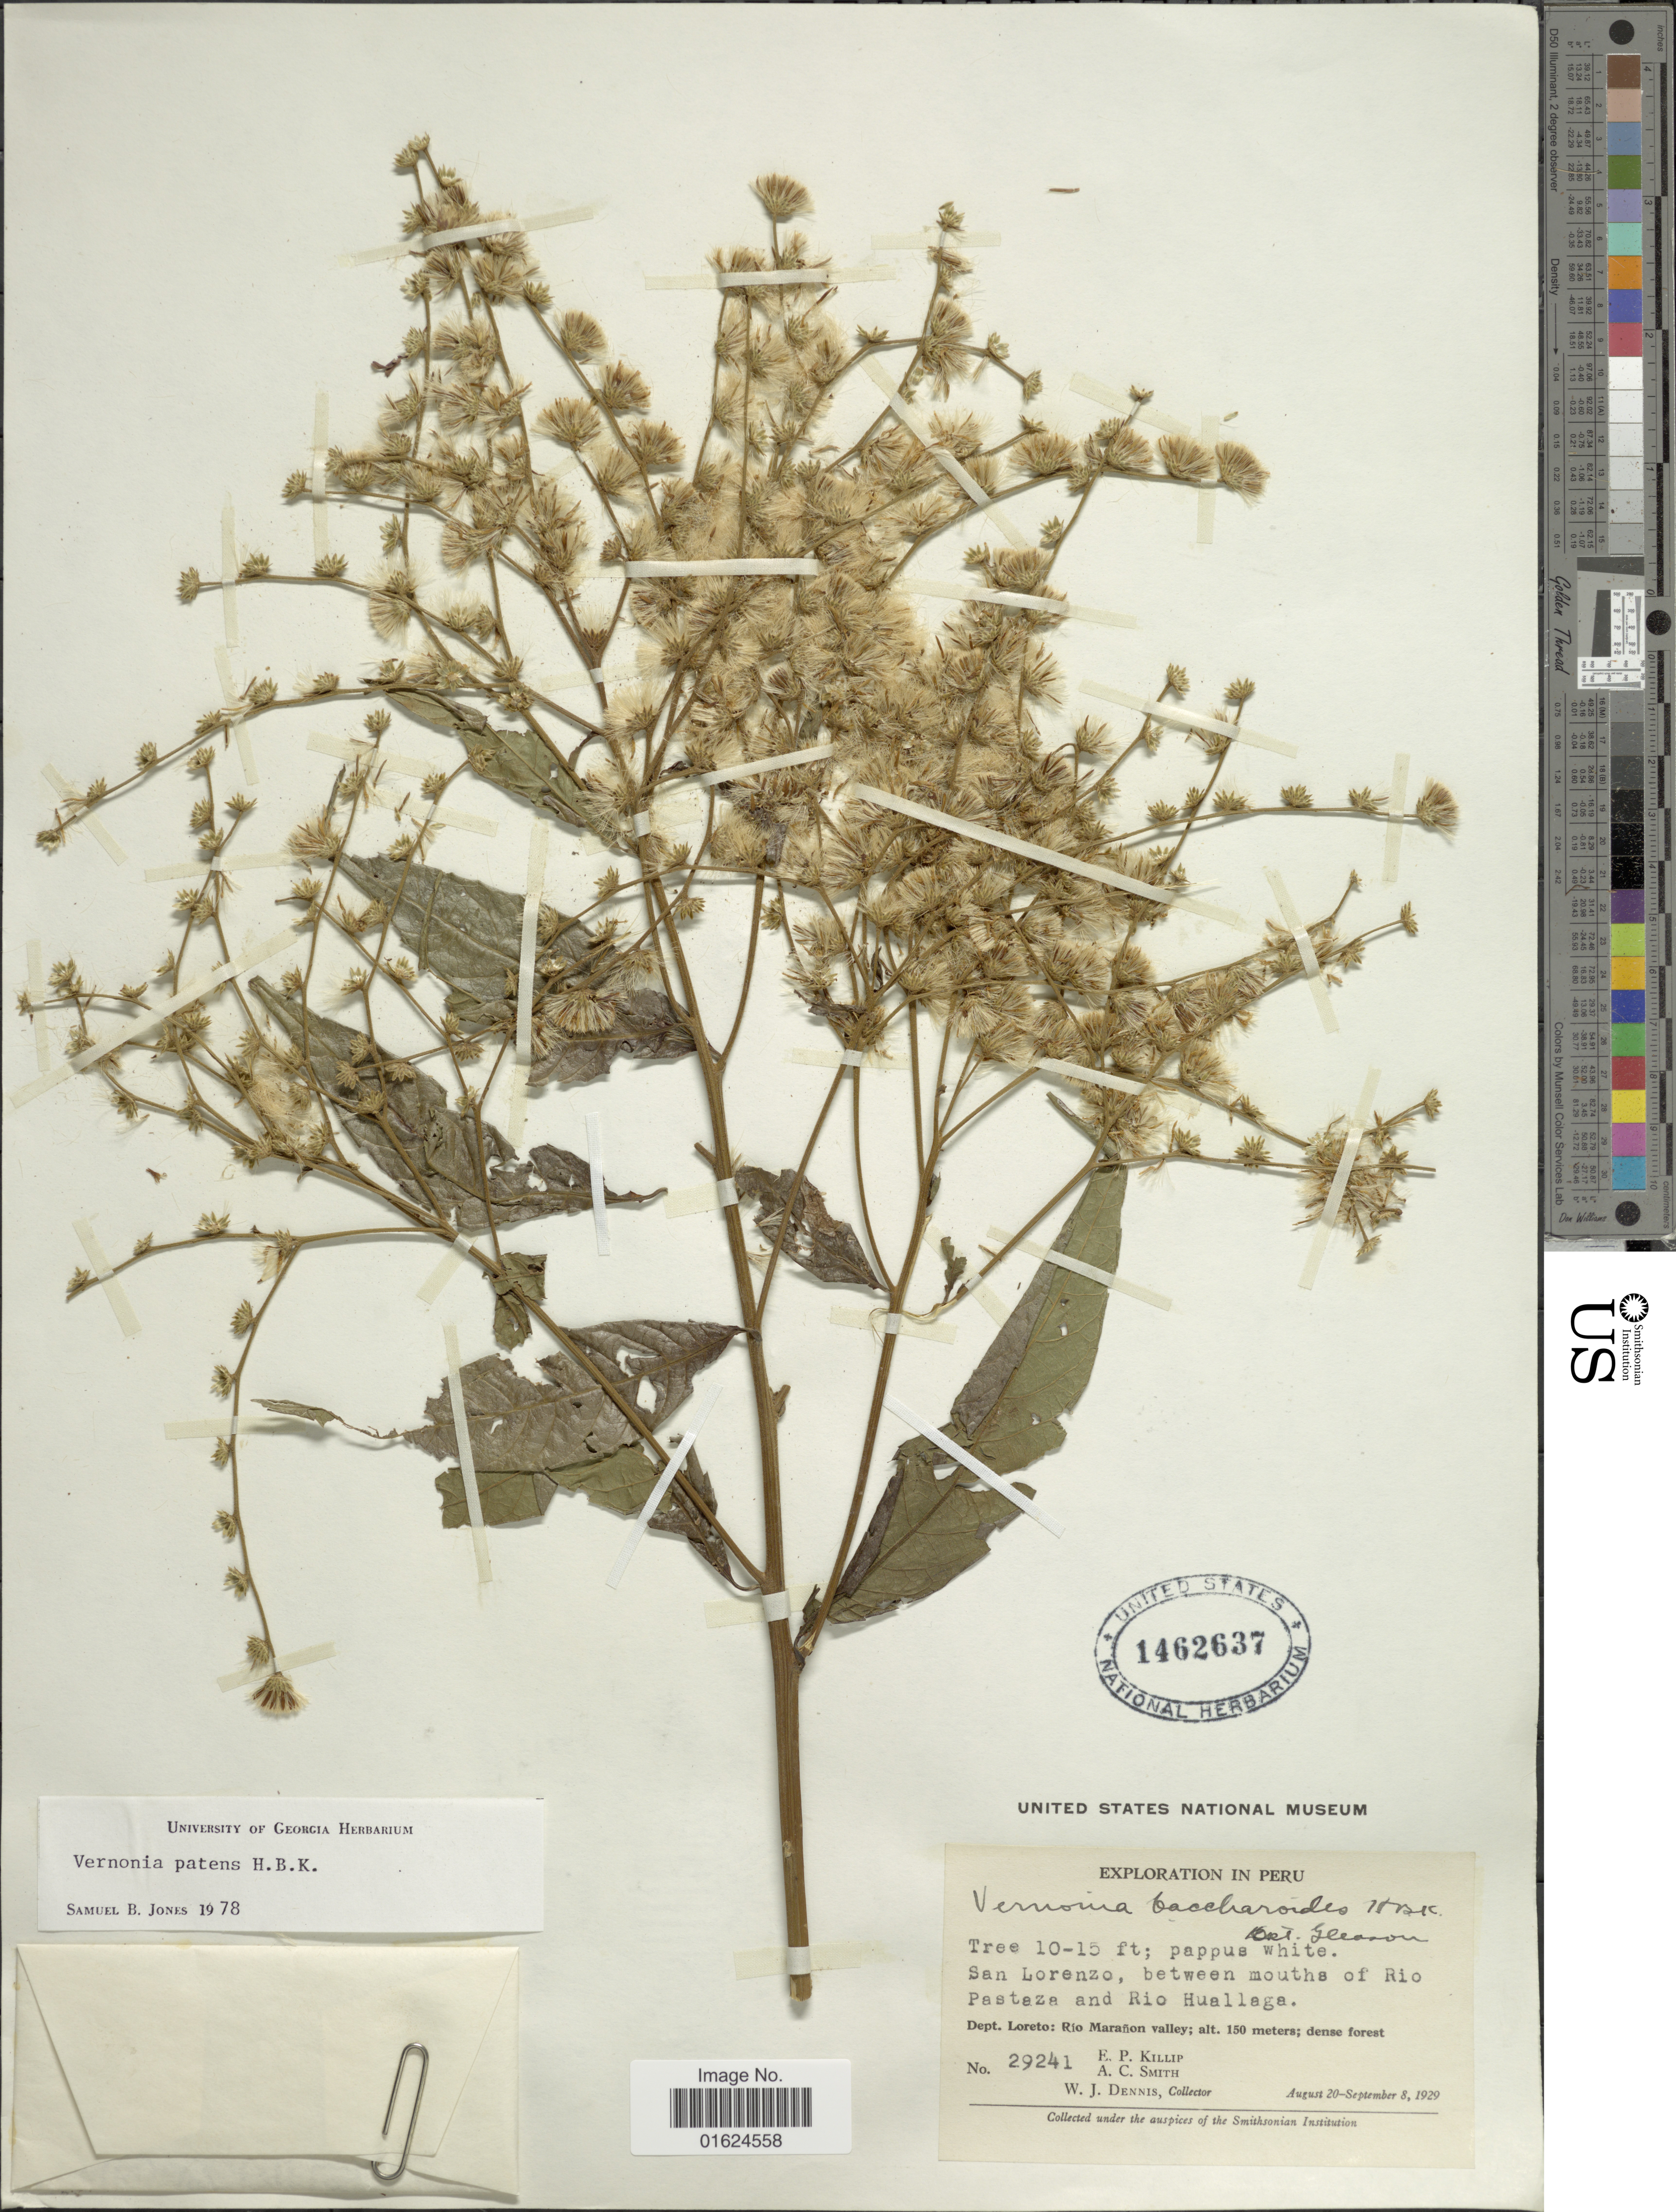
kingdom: Plantae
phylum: Tracheophyta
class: Magnoliopsida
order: Asterales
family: Asteraceae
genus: Vernonanthura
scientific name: Vernonanthura patens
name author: (Kunth) H. Rob.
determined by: Renon, Polla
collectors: E. P. Killip, A. C. Smith & W. J. Dennis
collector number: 29241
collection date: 1929-08-20/1929-09-08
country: Peru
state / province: Loreto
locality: San Lorenzo, between mouths of Rio Pastaza and Rio Huallaga, Dept. Loreto: Rio Marañon valley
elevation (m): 150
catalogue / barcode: US 1462637